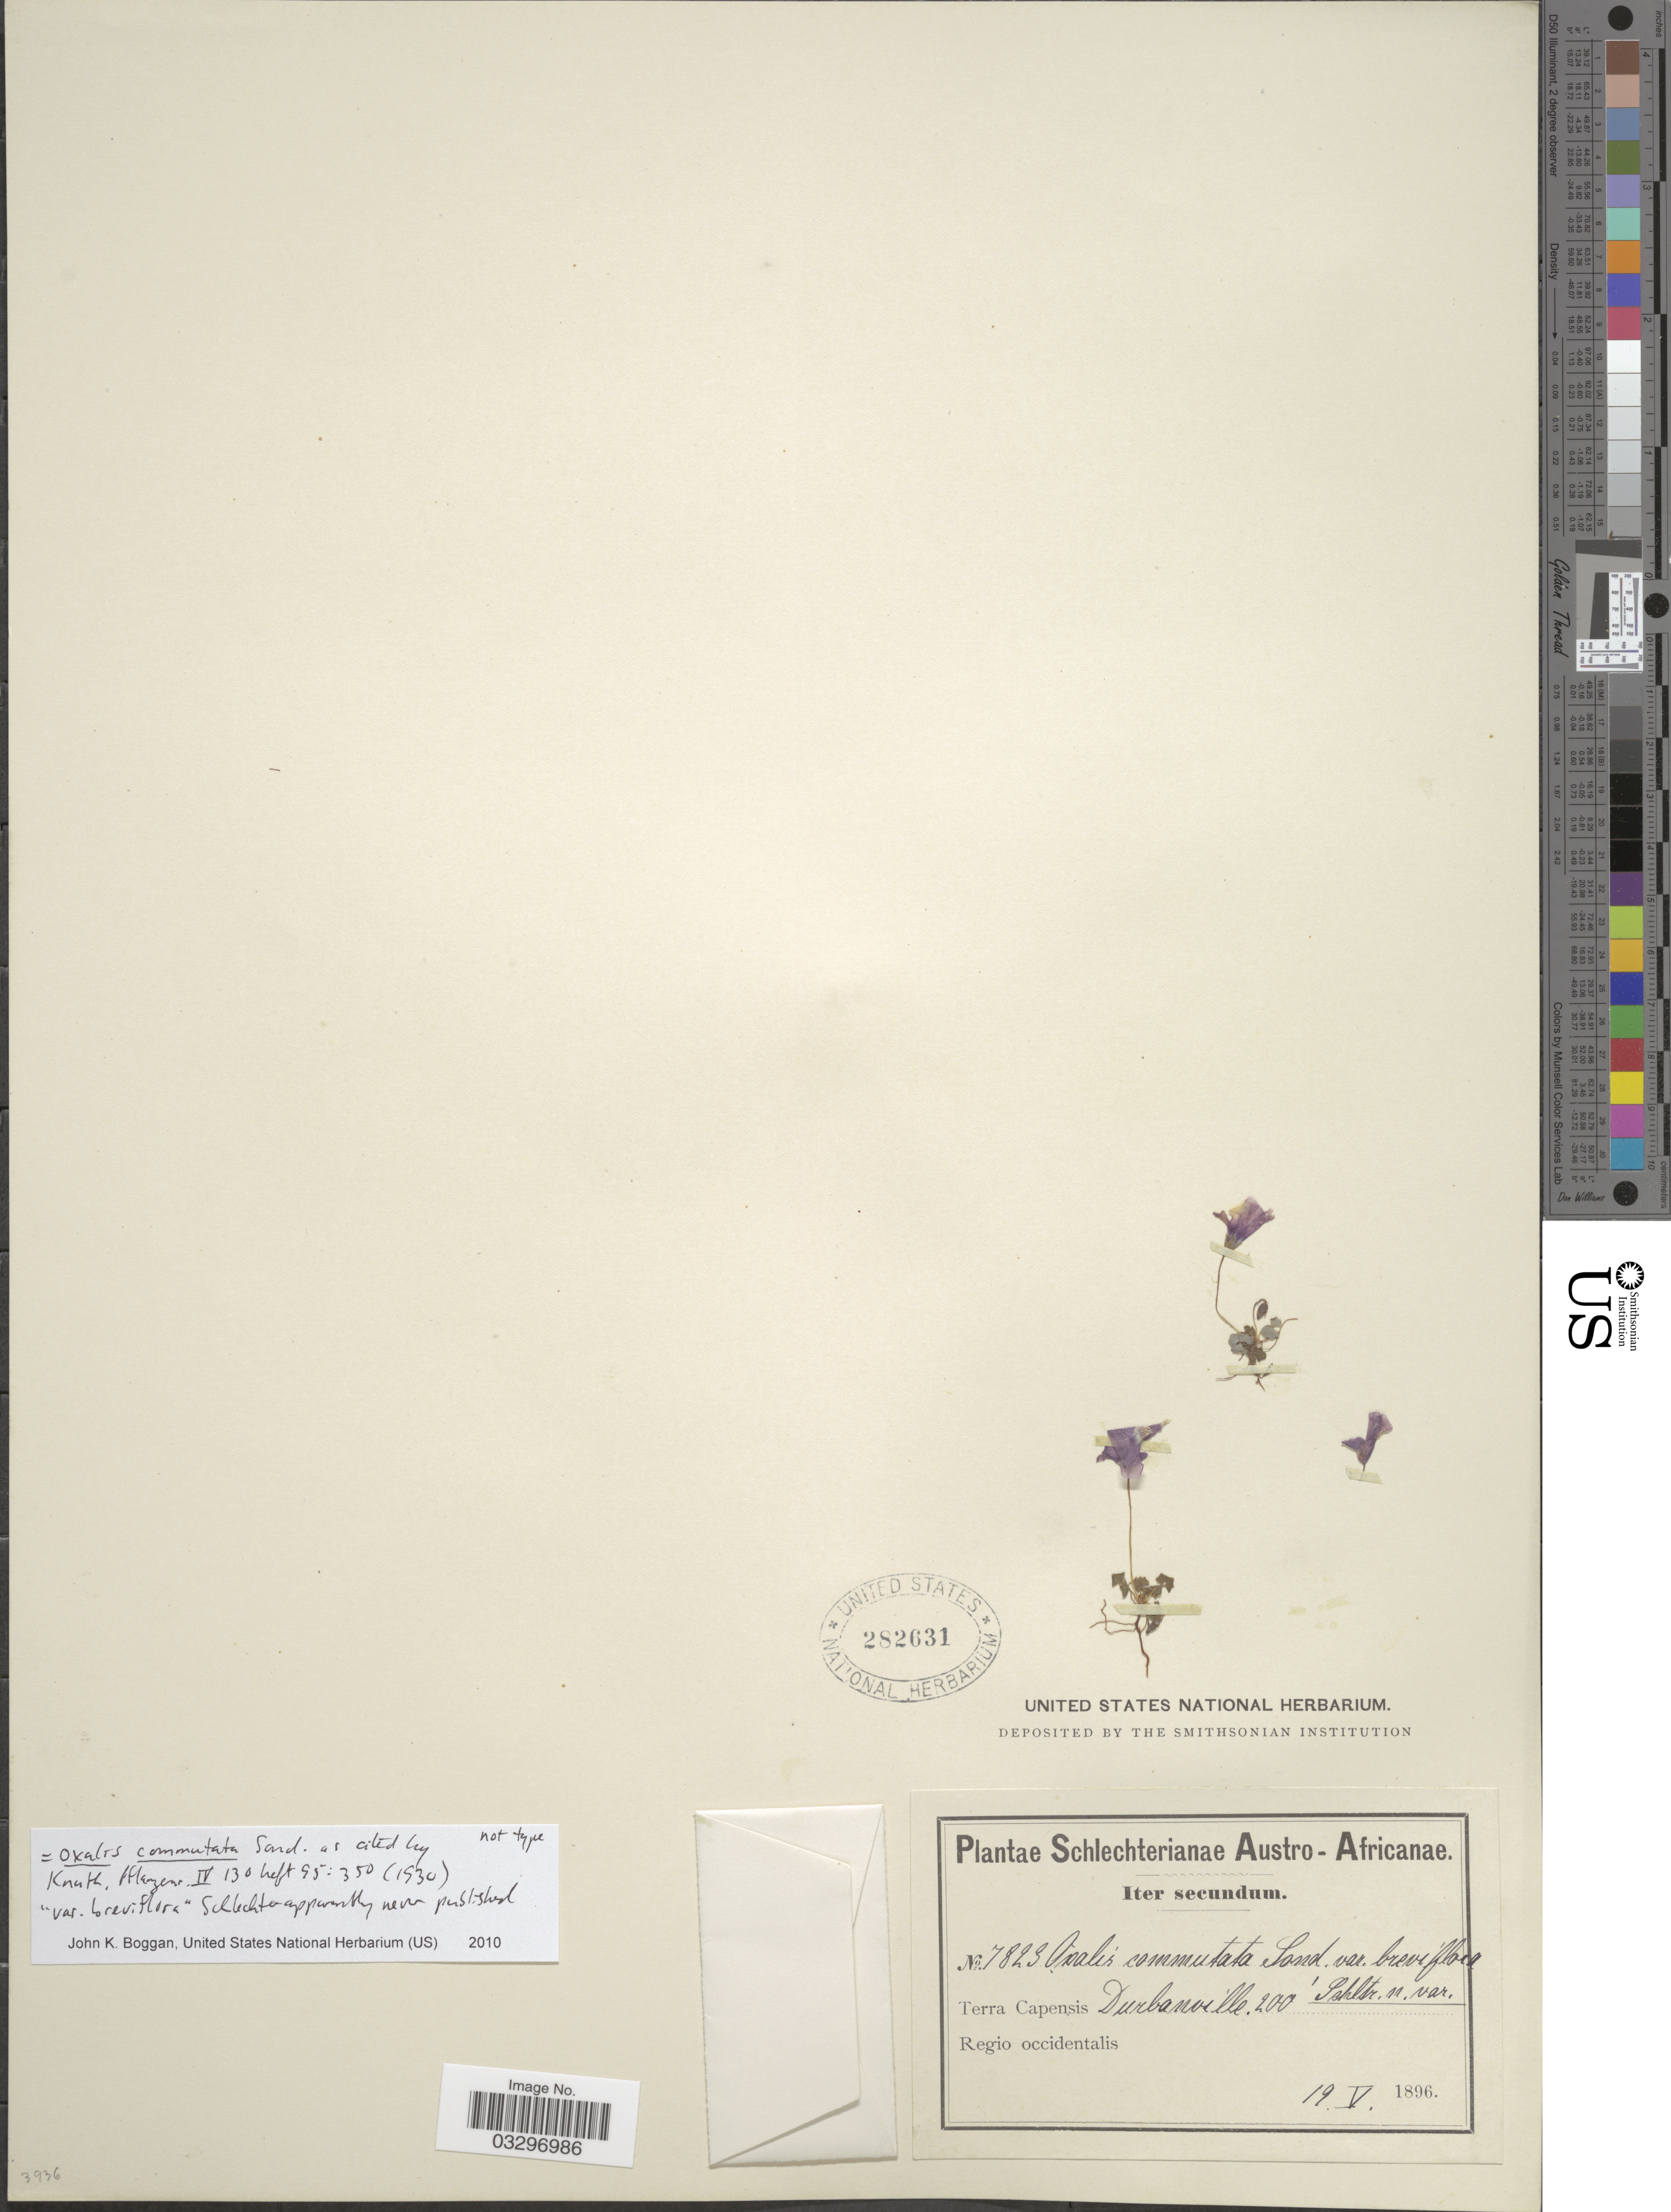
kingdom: Plantae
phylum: Tracheophyta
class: Magnoliopsida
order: Oxalidales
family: Oxalidaceae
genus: Oxalis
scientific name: Oxalis commutata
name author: Sond.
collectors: Schlechter, --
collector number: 7823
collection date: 1896-05-19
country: South Africa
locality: Austro-Africanae. Terra Capensis. Durbanville. Regio occidentalis.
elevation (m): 61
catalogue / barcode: US 282631